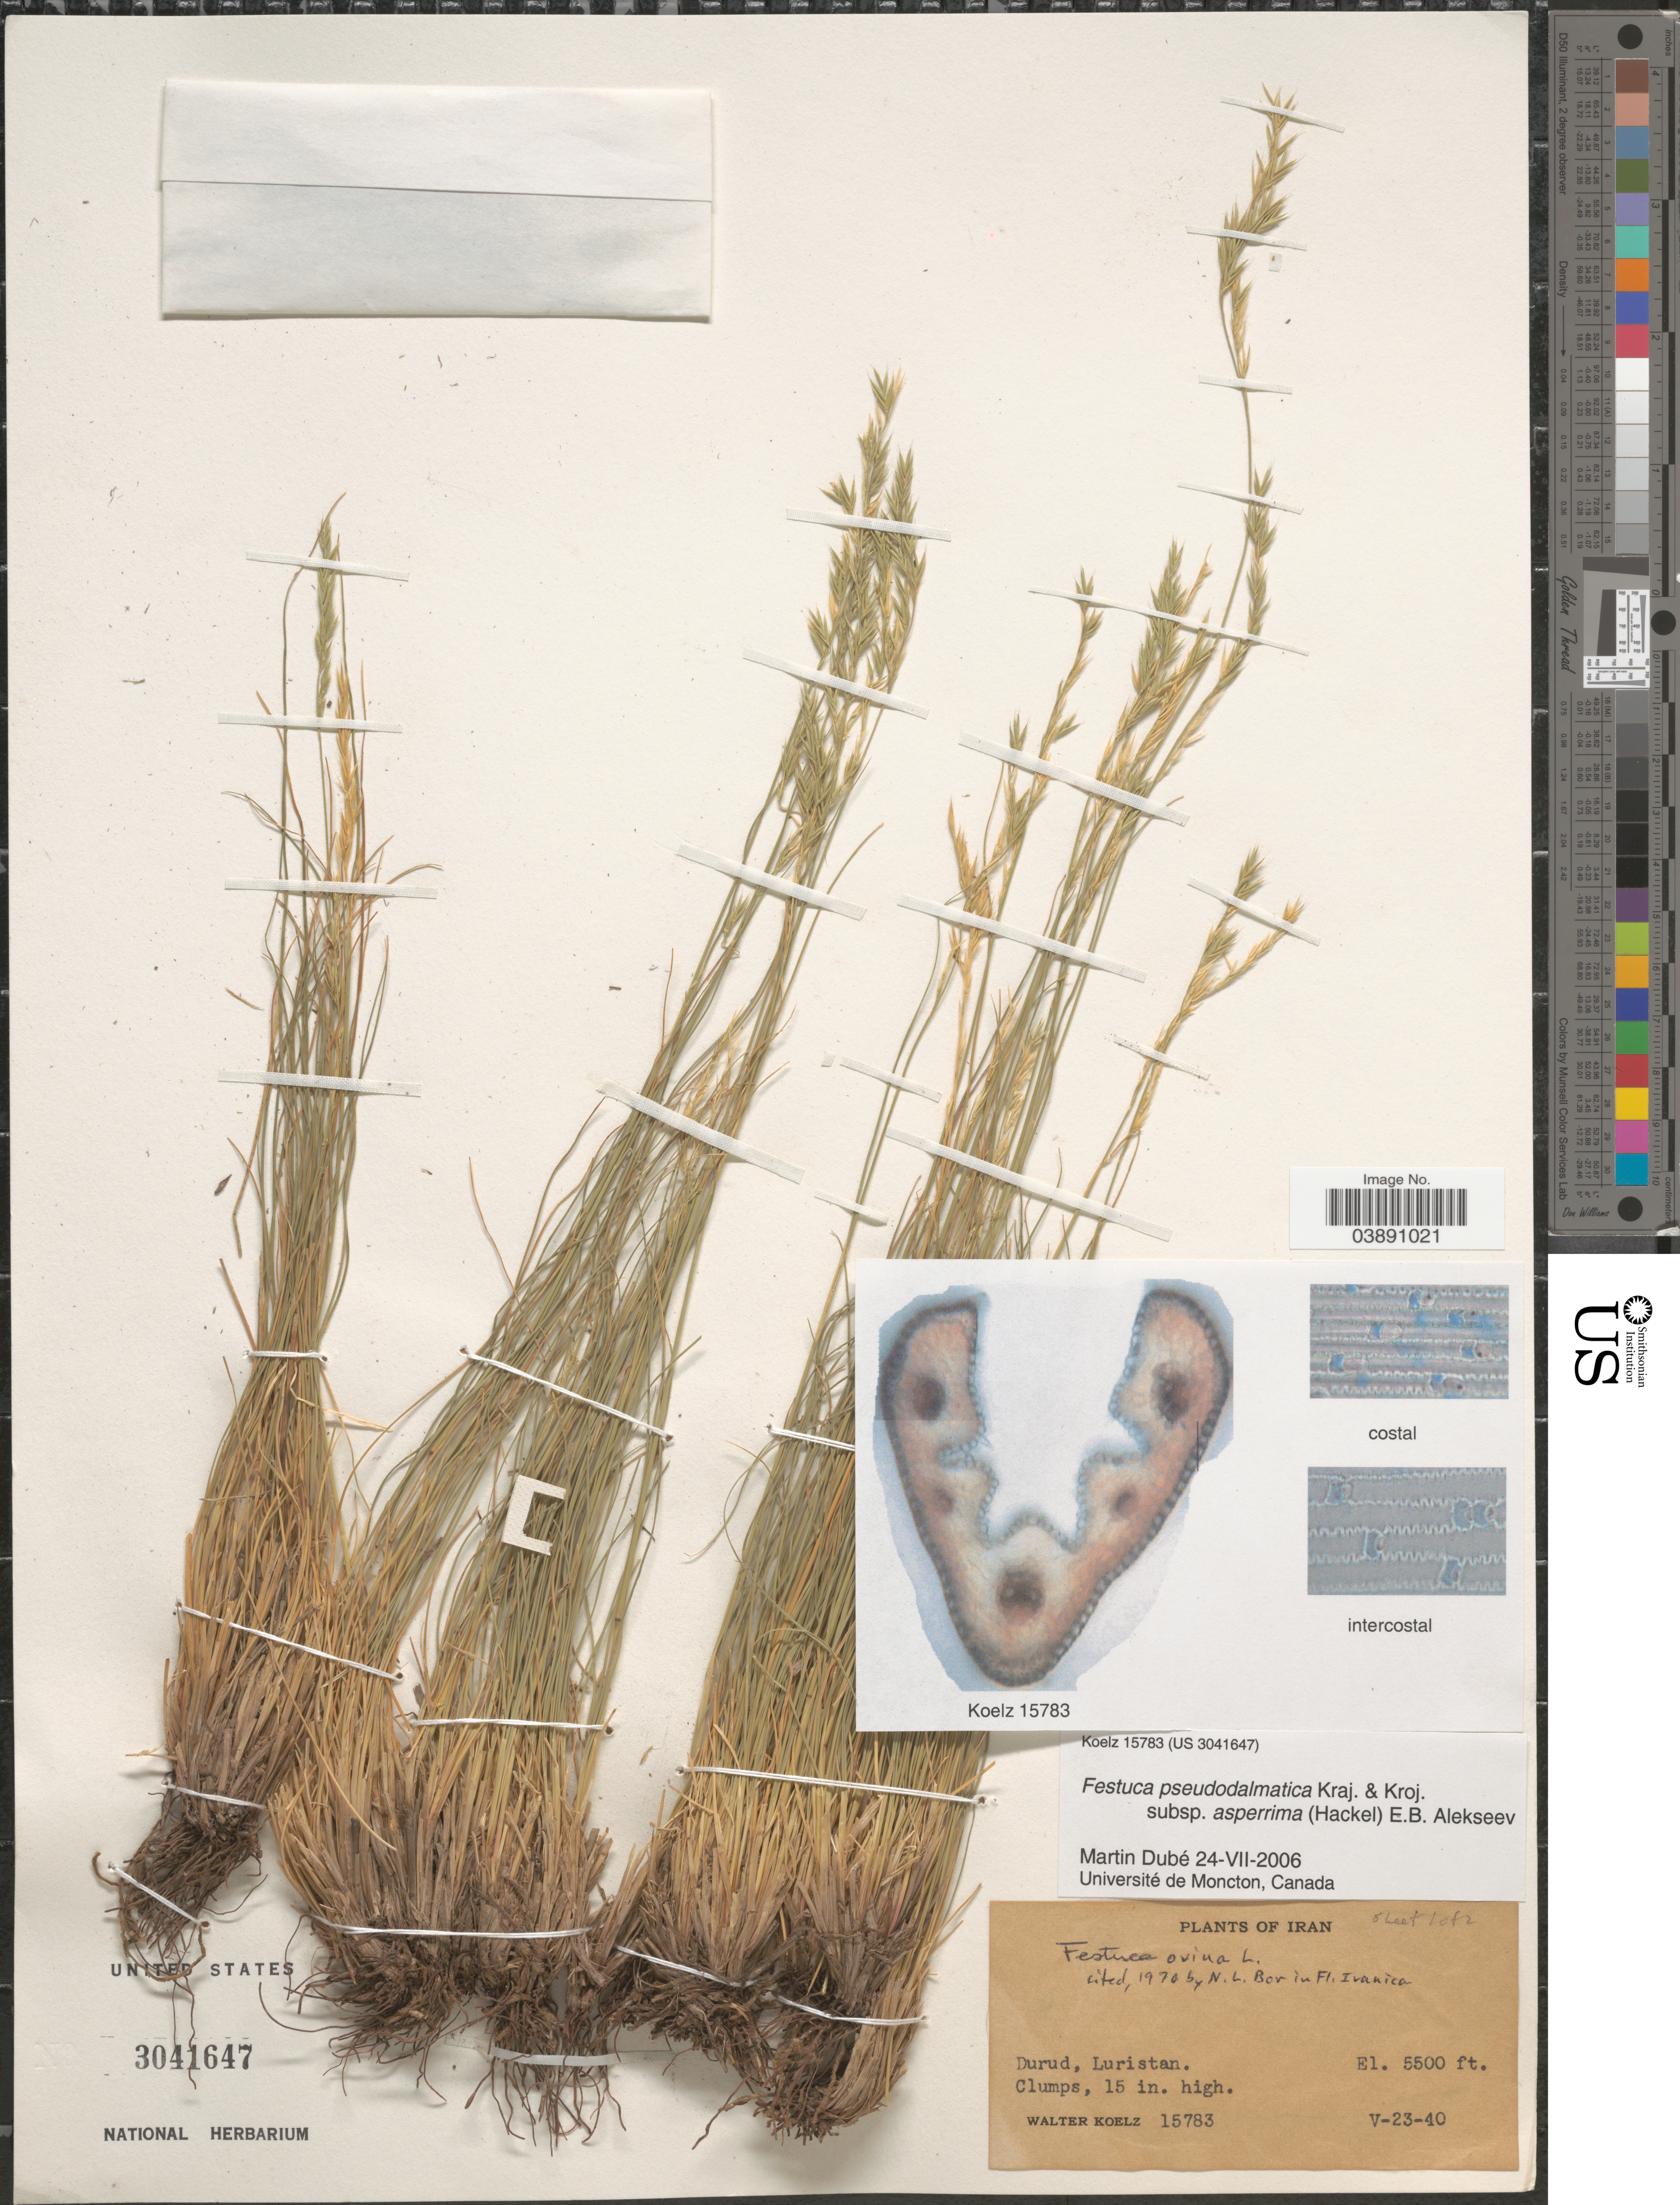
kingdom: Plantae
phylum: Tracheophyta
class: Liliopsida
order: Poales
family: Poaceae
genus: Festuca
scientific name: Festuca pseudodalmatica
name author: Krajina ex Domin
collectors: W. N. Koelz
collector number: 15783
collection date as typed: Transcribed d/m/y: 23/5/40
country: Iran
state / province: Lorestan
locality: Durud, Luristan.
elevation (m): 1676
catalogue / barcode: US 3041647